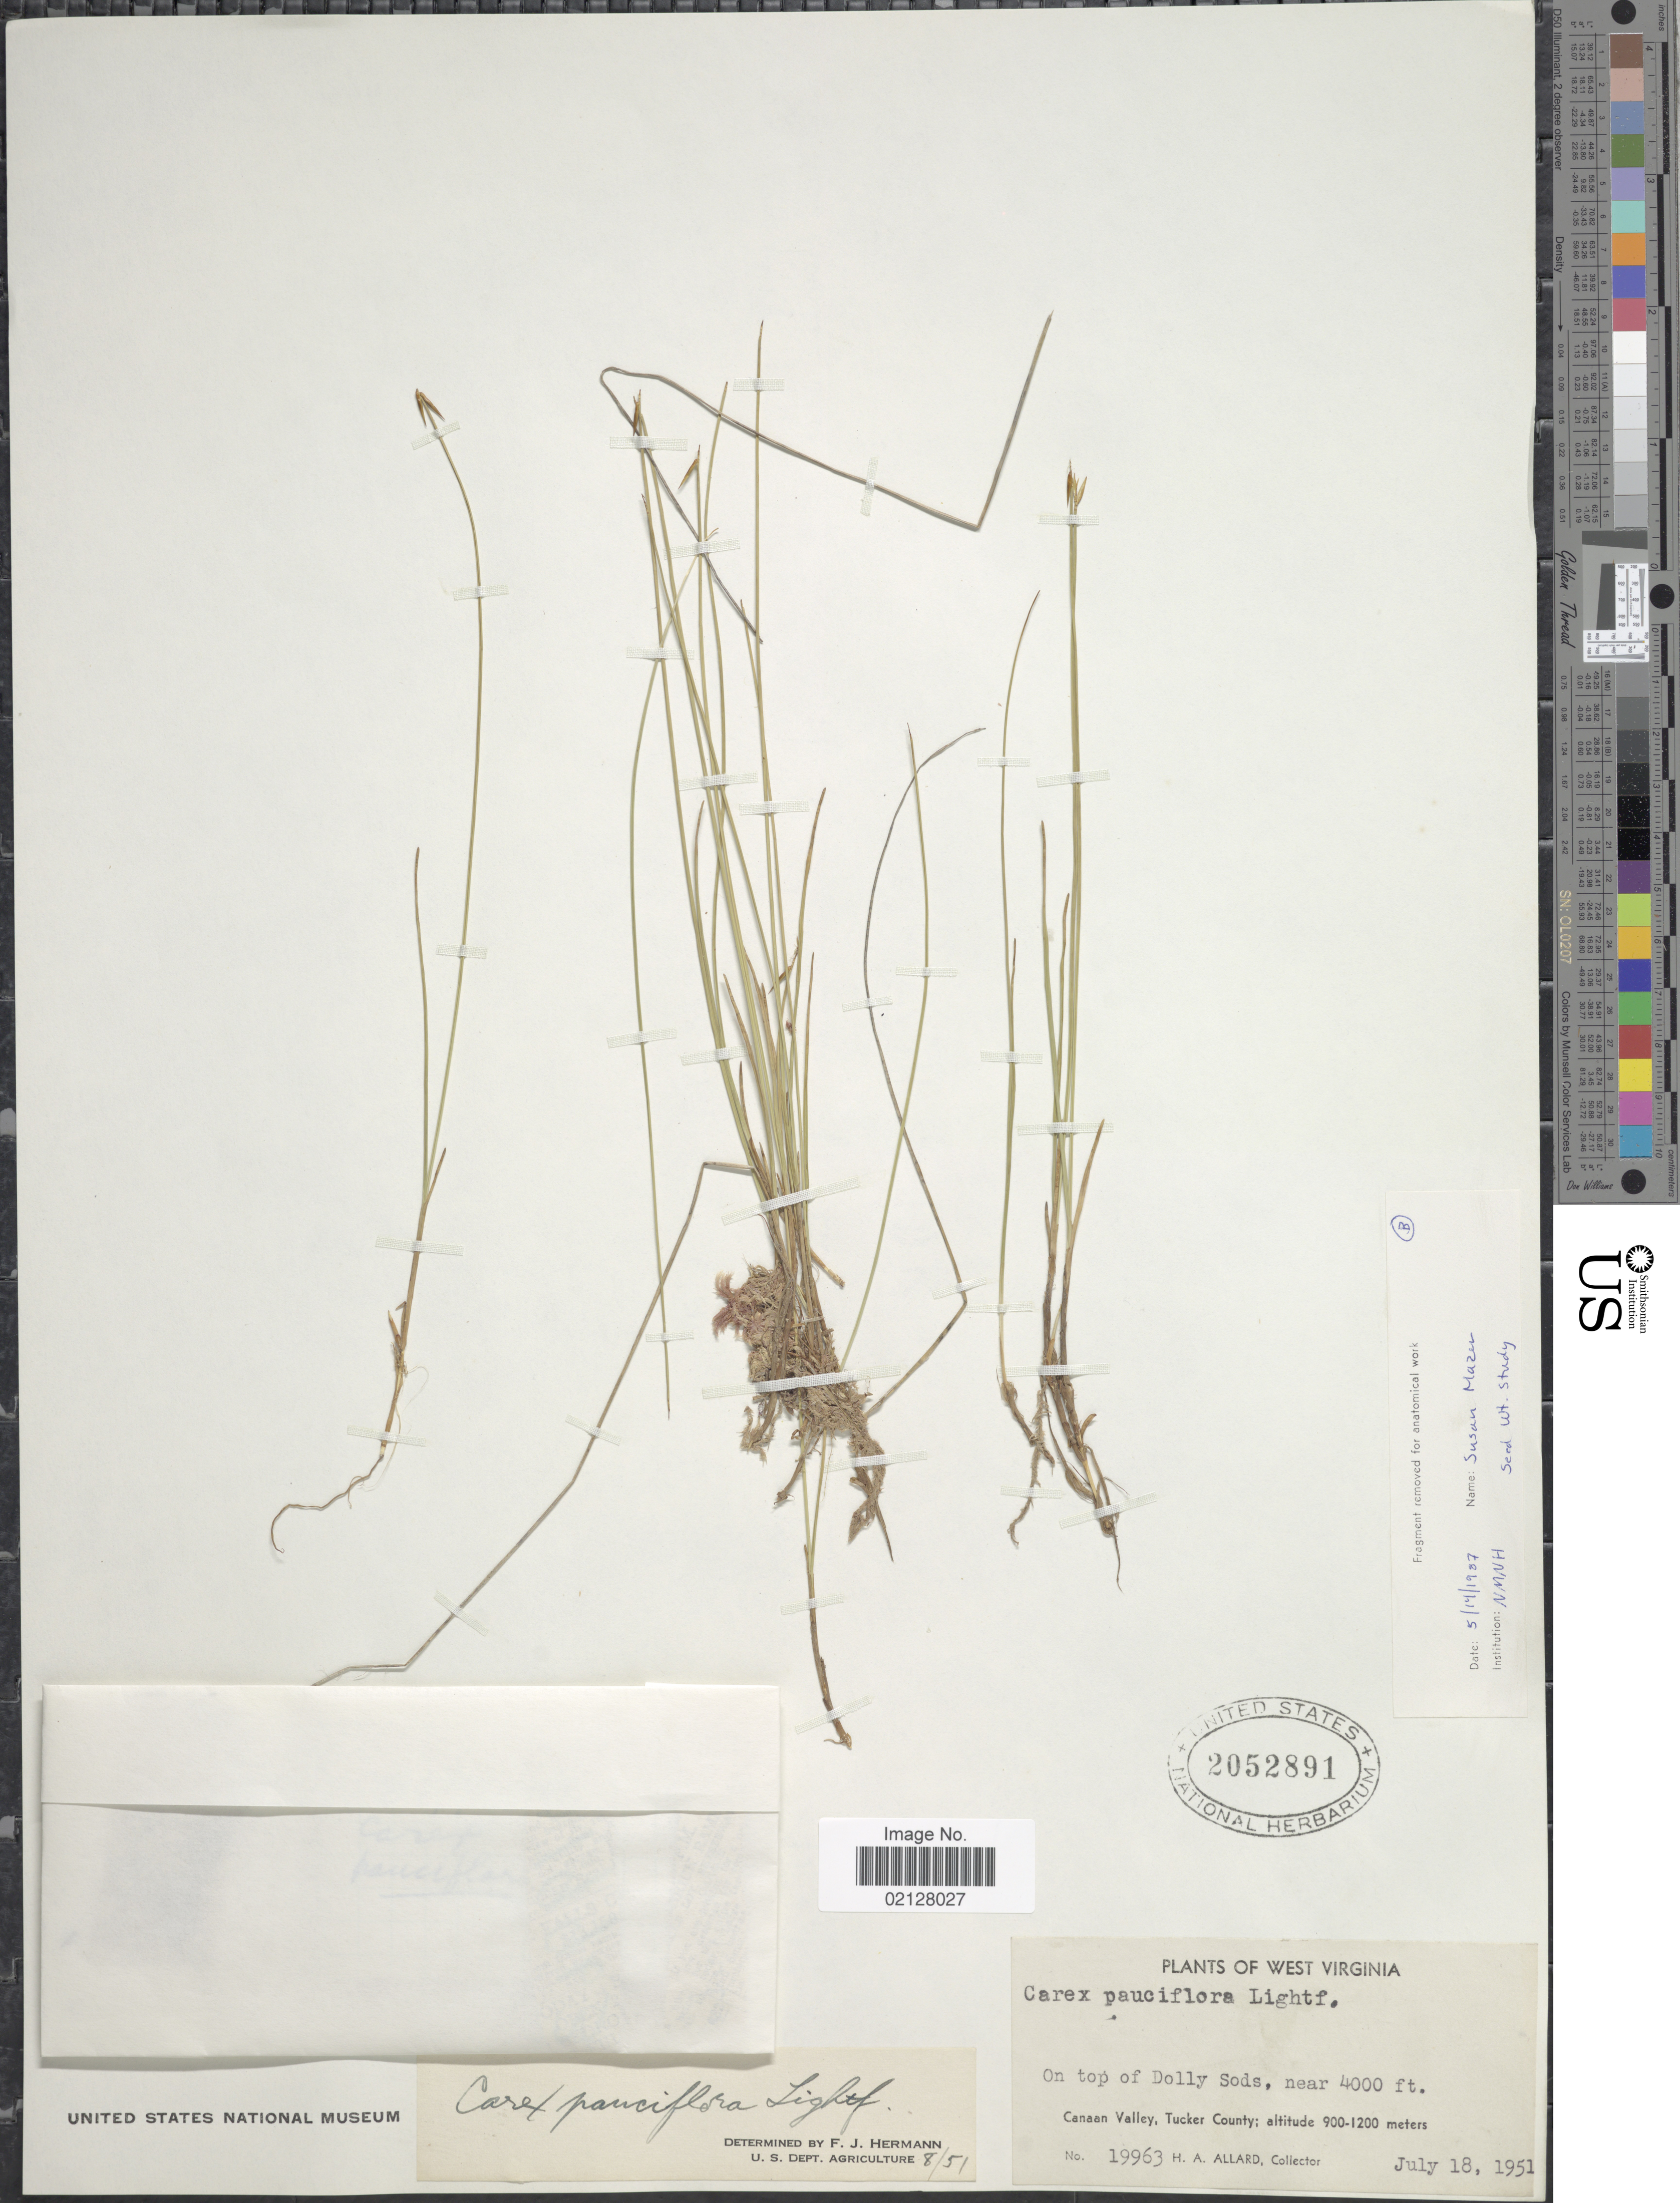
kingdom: Plantae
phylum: Tracheophyta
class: Liliopsida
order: Poales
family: Cyperaceae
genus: Carex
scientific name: Carex pauciflora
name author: Lightf.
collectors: H. A. Allard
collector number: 19963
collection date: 1951-07-18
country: United States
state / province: West Virginia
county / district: Tucker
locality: On top of Dolly Sods. Canaan Valley, Tucker County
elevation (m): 1219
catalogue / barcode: US 2052891